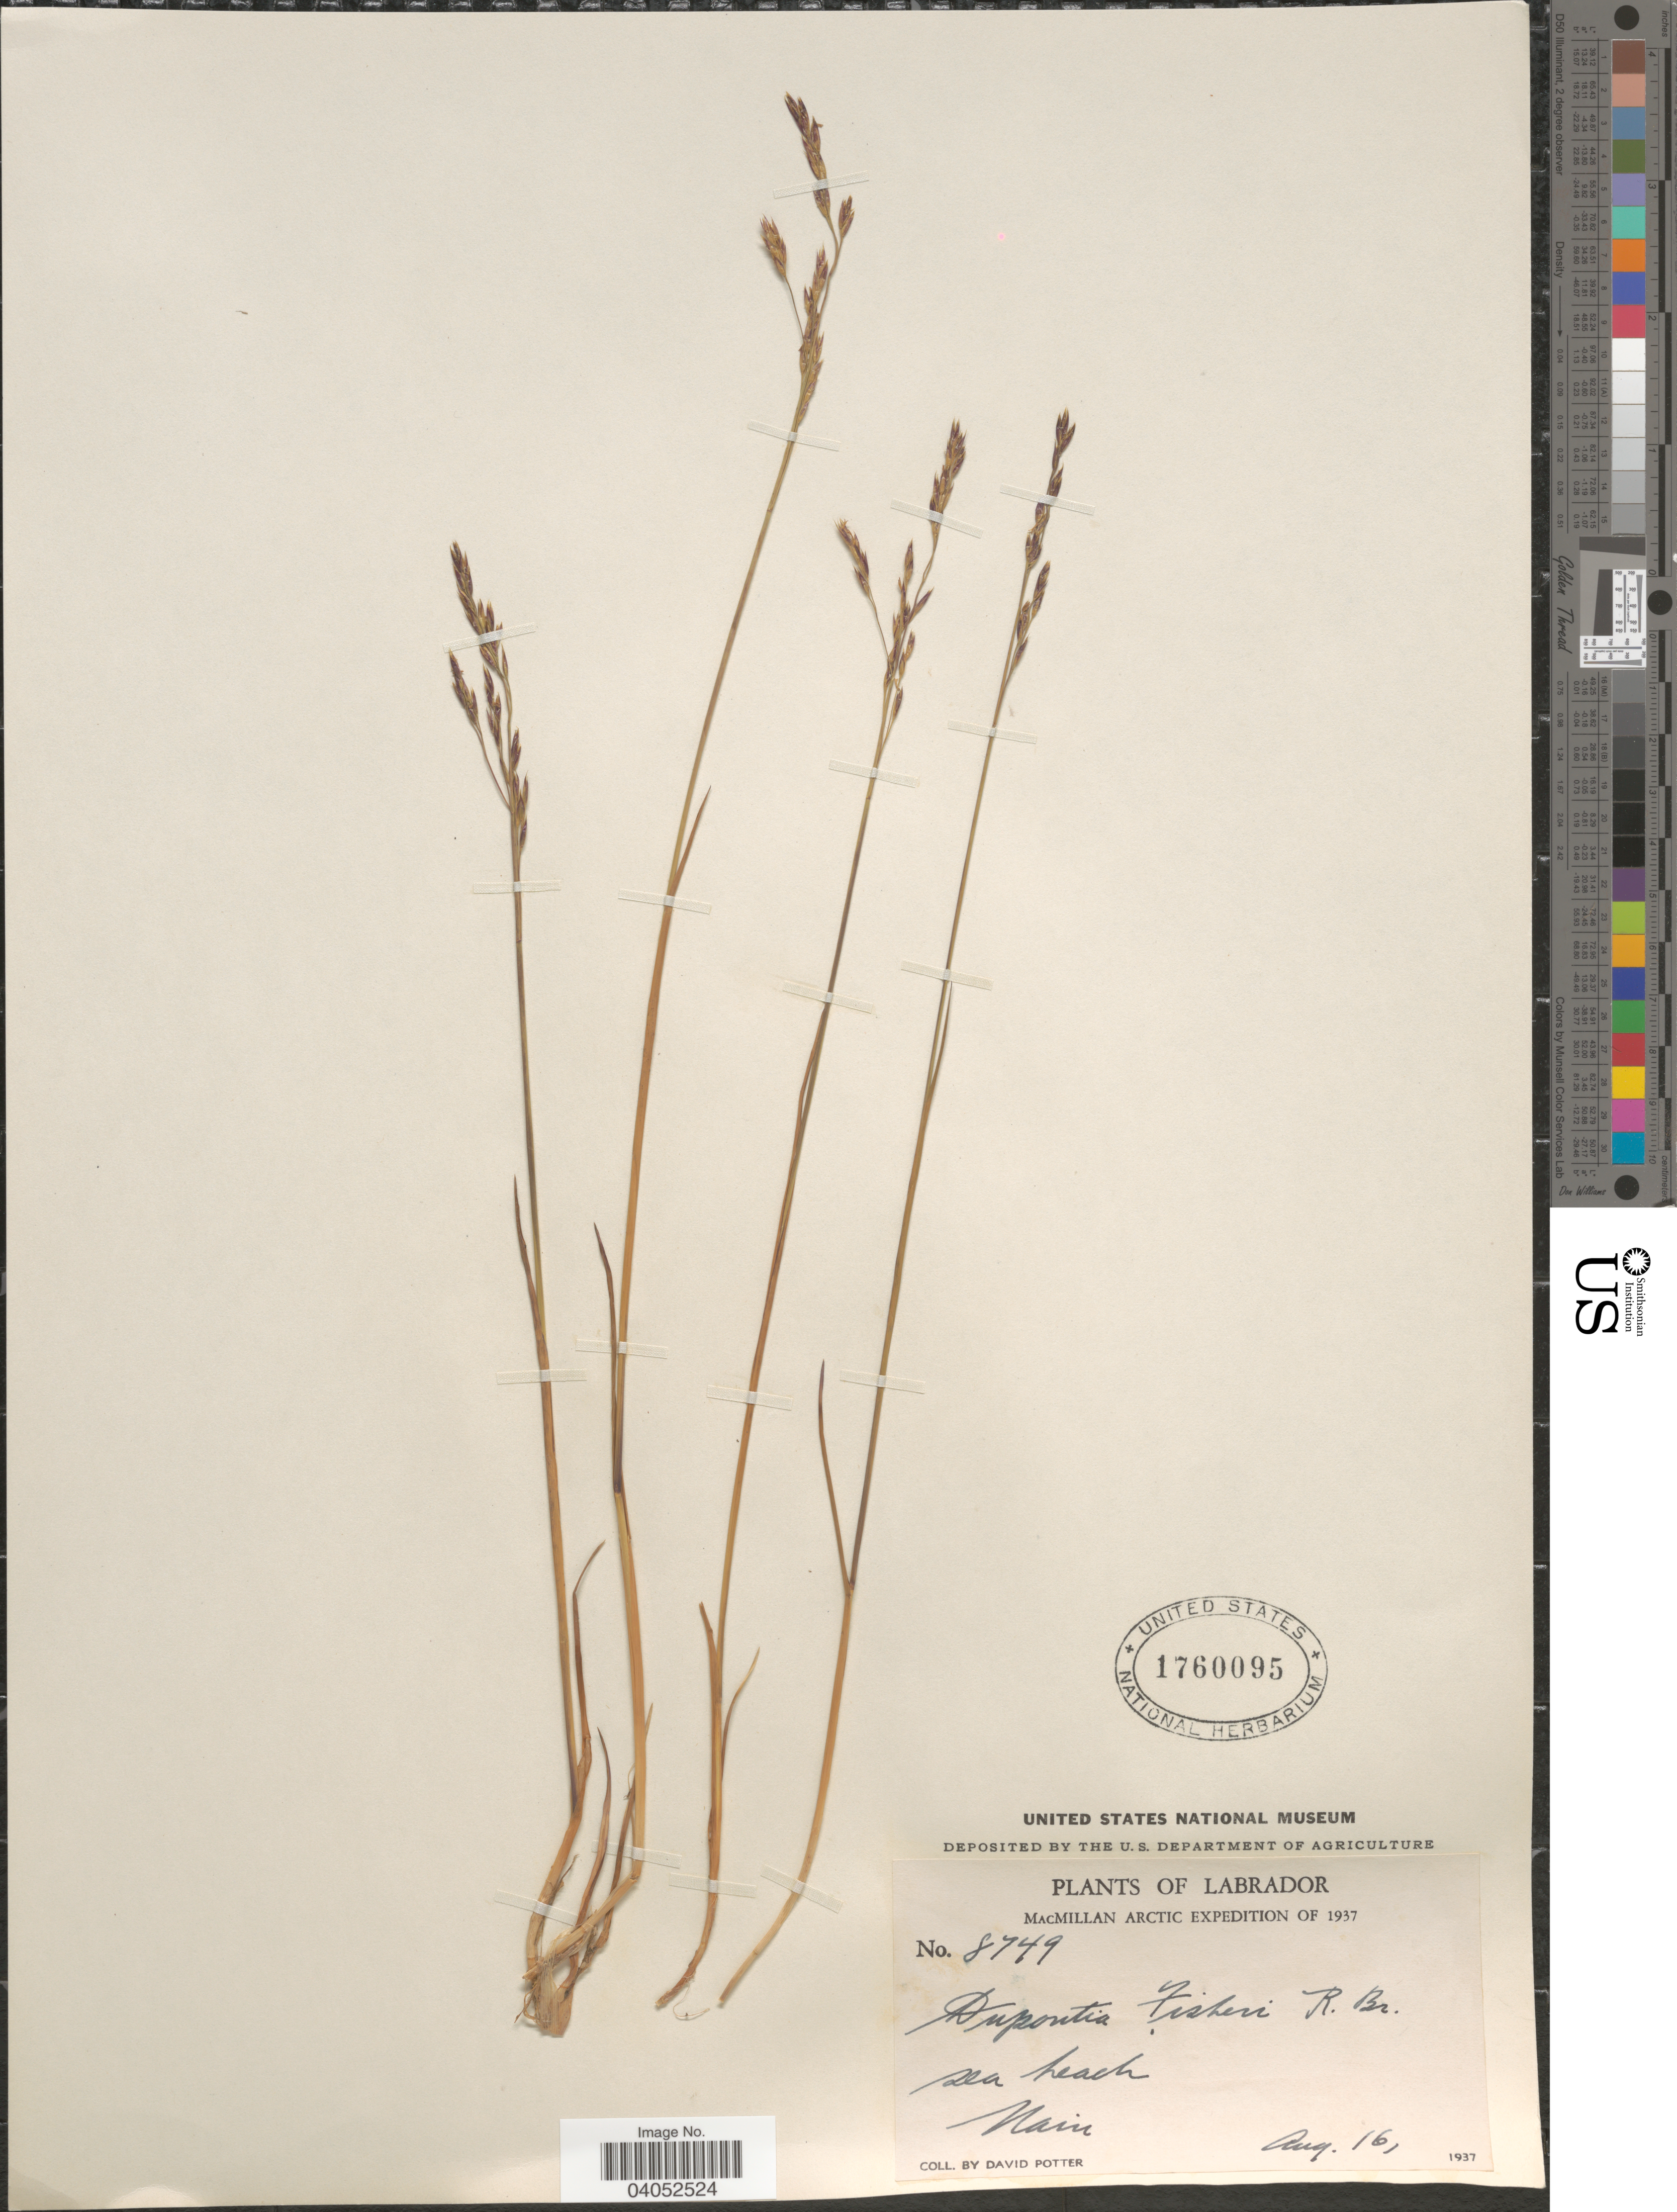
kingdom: Plantae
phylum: Tracheophyta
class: Liliopsida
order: Poales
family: Poaceae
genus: Dupontia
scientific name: Dupontia micrantha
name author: Holm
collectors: D. Potter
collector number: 8749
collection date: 1937-08-16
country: Canada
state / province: Newfoundland and Labrador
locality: Labrador. Sea beach. Nain.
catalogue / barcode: US 1760095